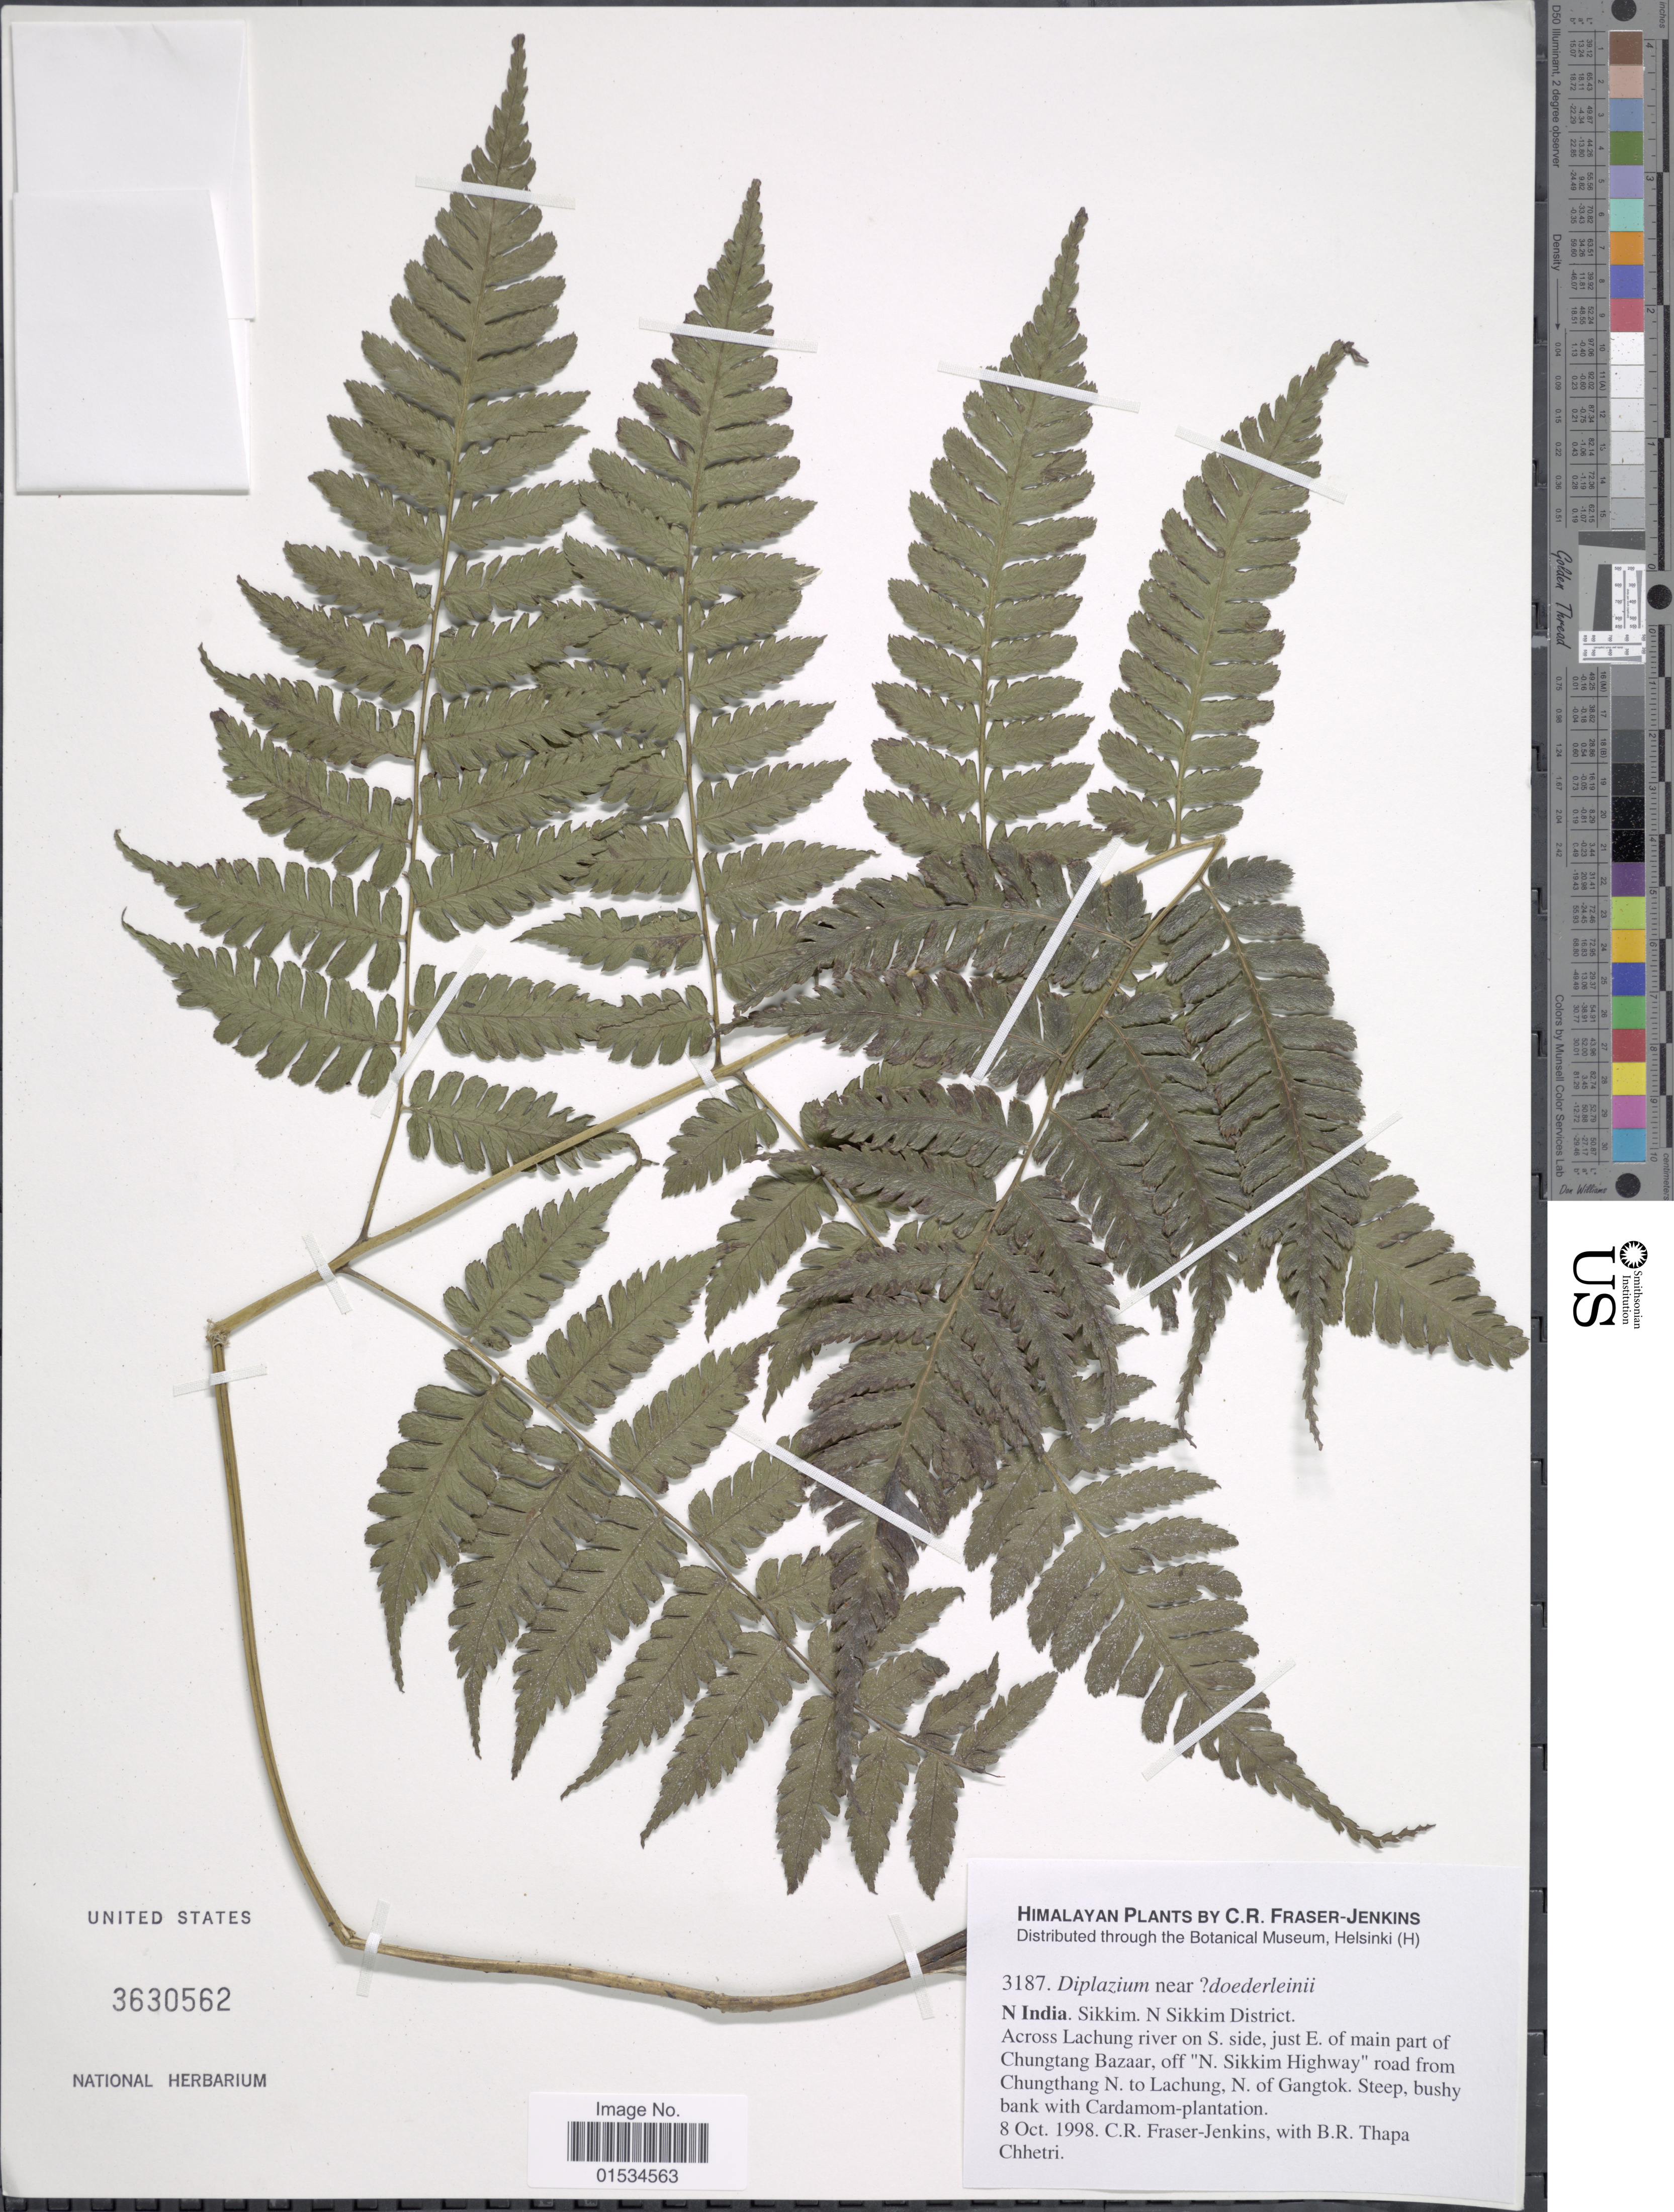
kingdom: Plantae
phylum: Tracheophyta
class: Polypodiopsida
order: Polypodiales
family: Athyriaceae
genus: Diplazium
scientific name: Diplazium sp.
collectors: C. R. Fraser-Jenkins & B. Thapa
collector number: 3187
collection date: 1998-10-08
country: India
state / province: Sikkim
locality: N. Sikkim District, Across Lachung river on S. side, just E. of main part of Chungtang Bazaar, off "N Sikkim Highway" road from Chungthang N. to Lachung, N. of Gangtok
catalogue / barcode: US 3630562